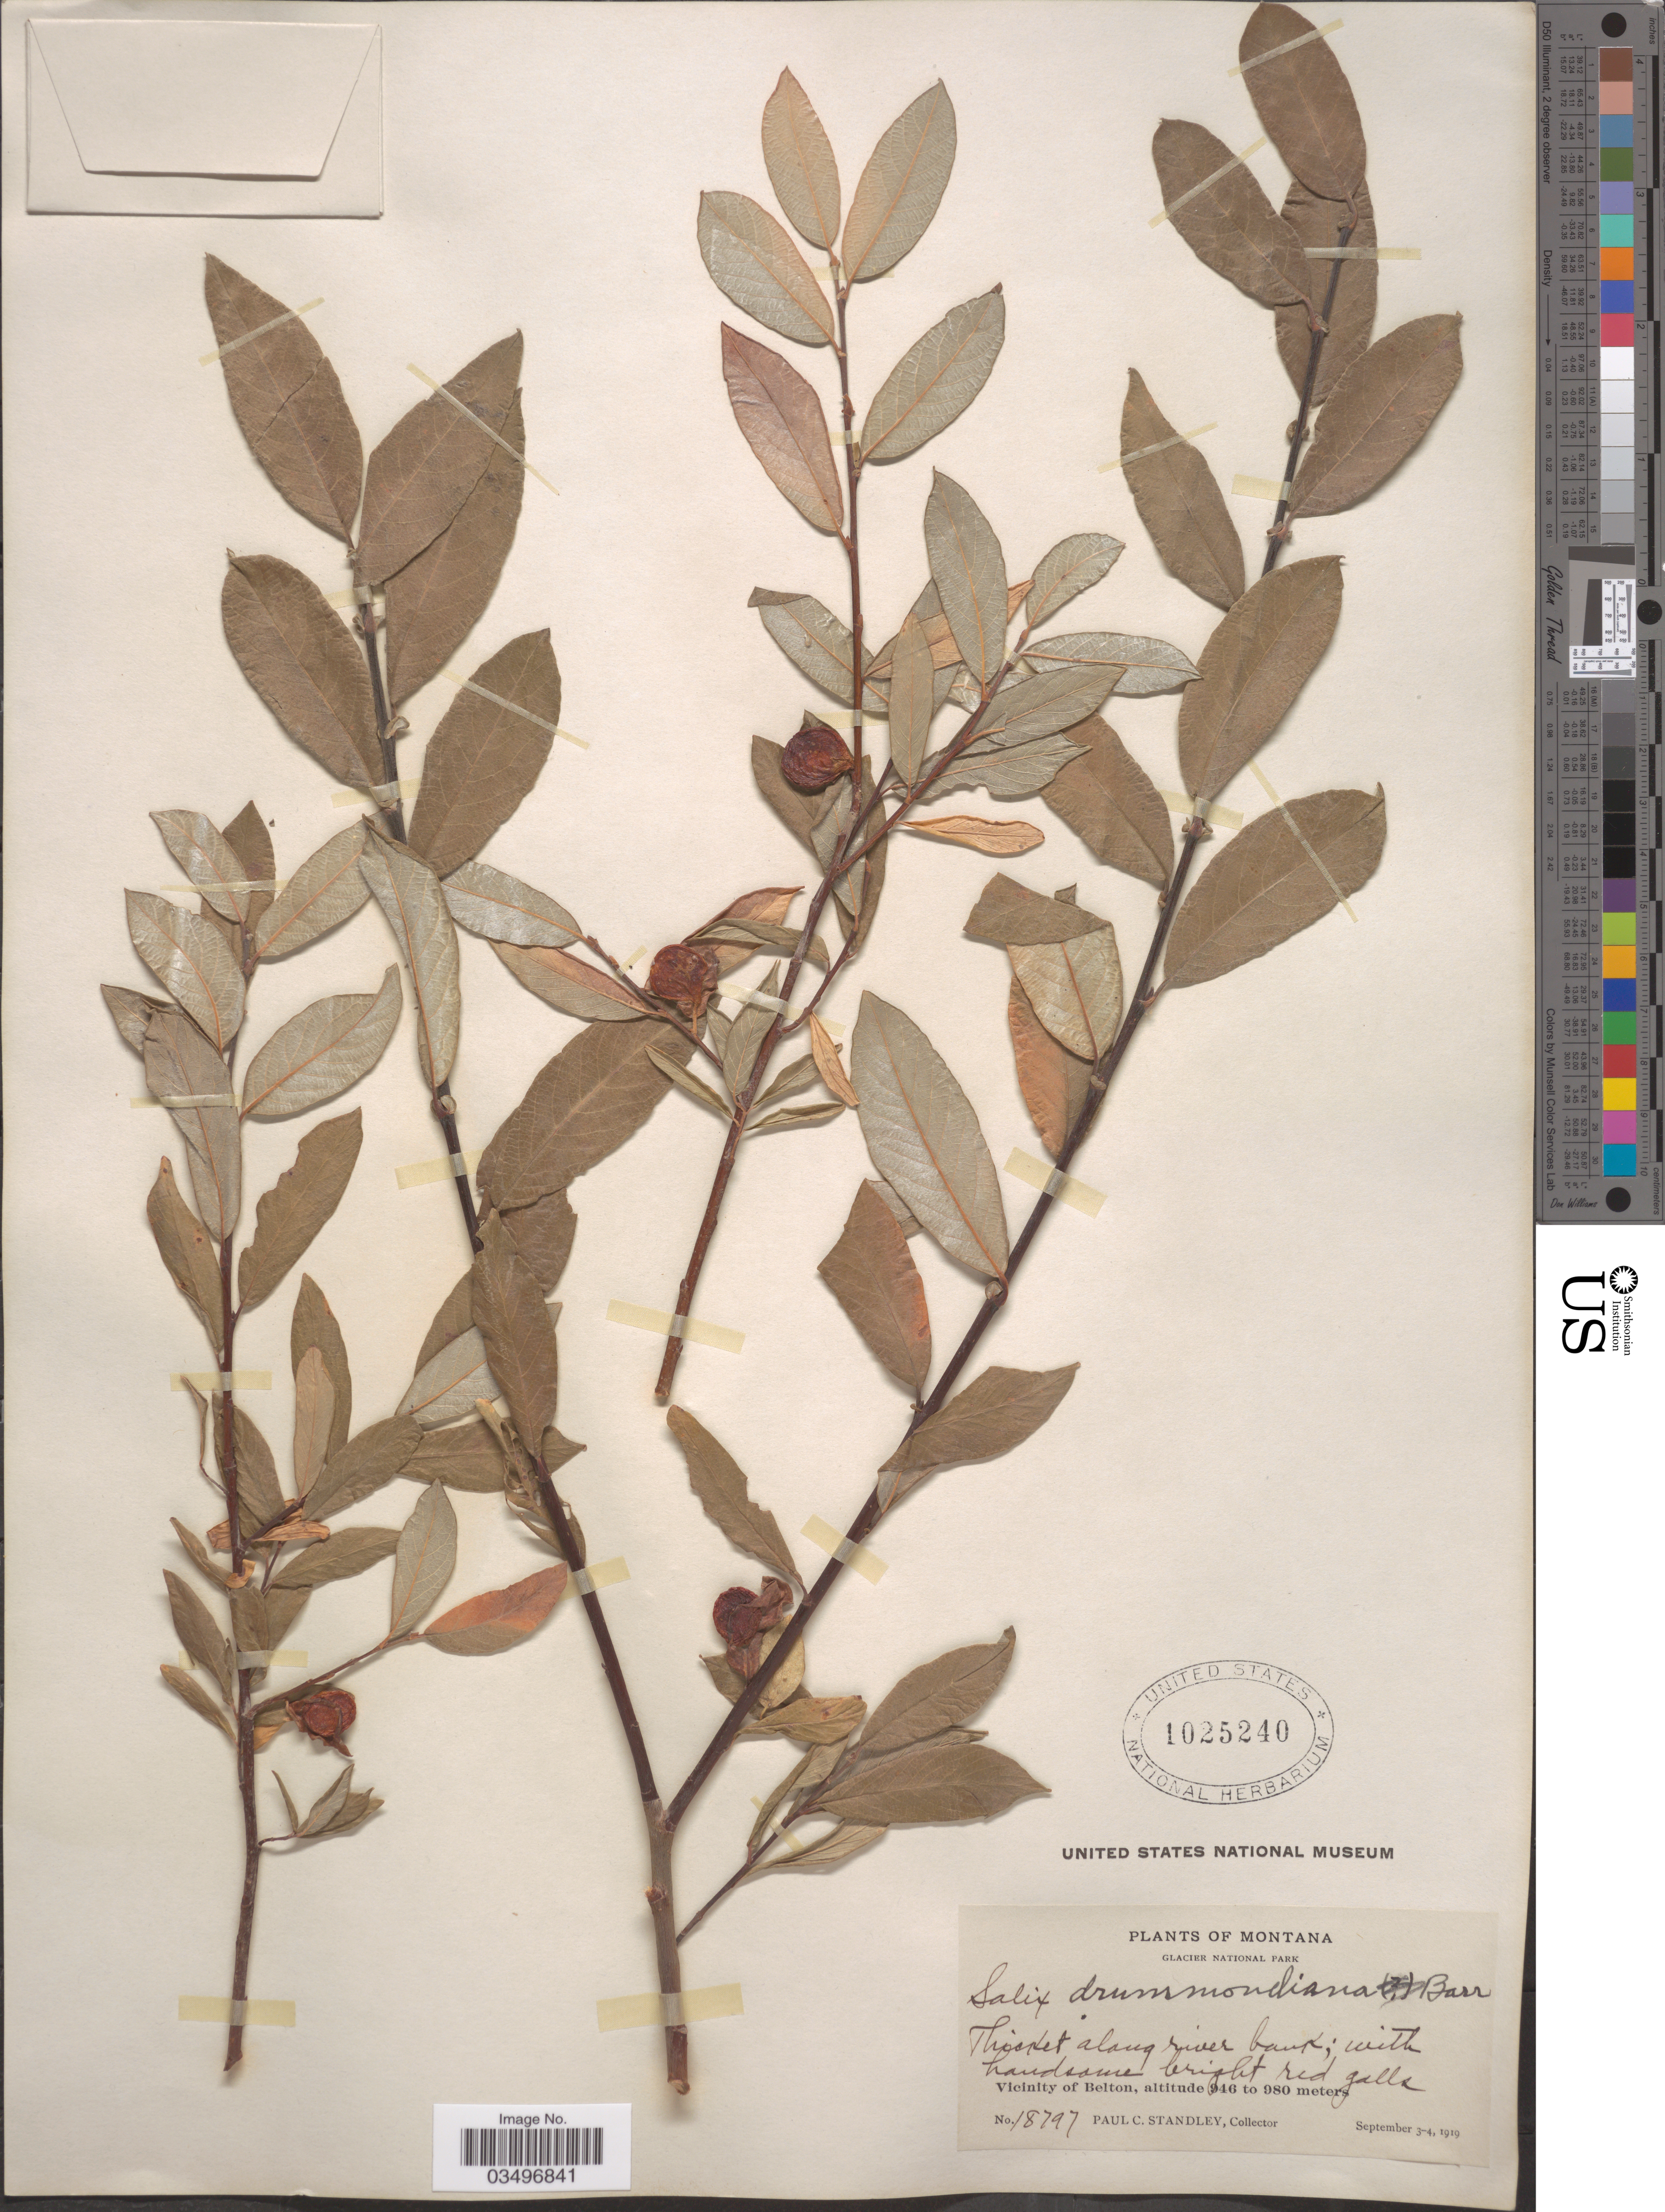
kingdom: Plantae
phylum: Tracheophyta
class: Magnoliopsida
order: Malpighiales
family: Salicaceae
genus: Salix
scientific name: Salix drummondiana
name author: Barratt ex Hook.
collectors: P. C. Standley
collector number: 18797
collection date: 1919-09-03/1919-09-04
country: United States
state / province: Montana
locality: Glacier National Park. Vicinity of Belton.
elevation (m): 946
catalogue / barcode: US 1025240